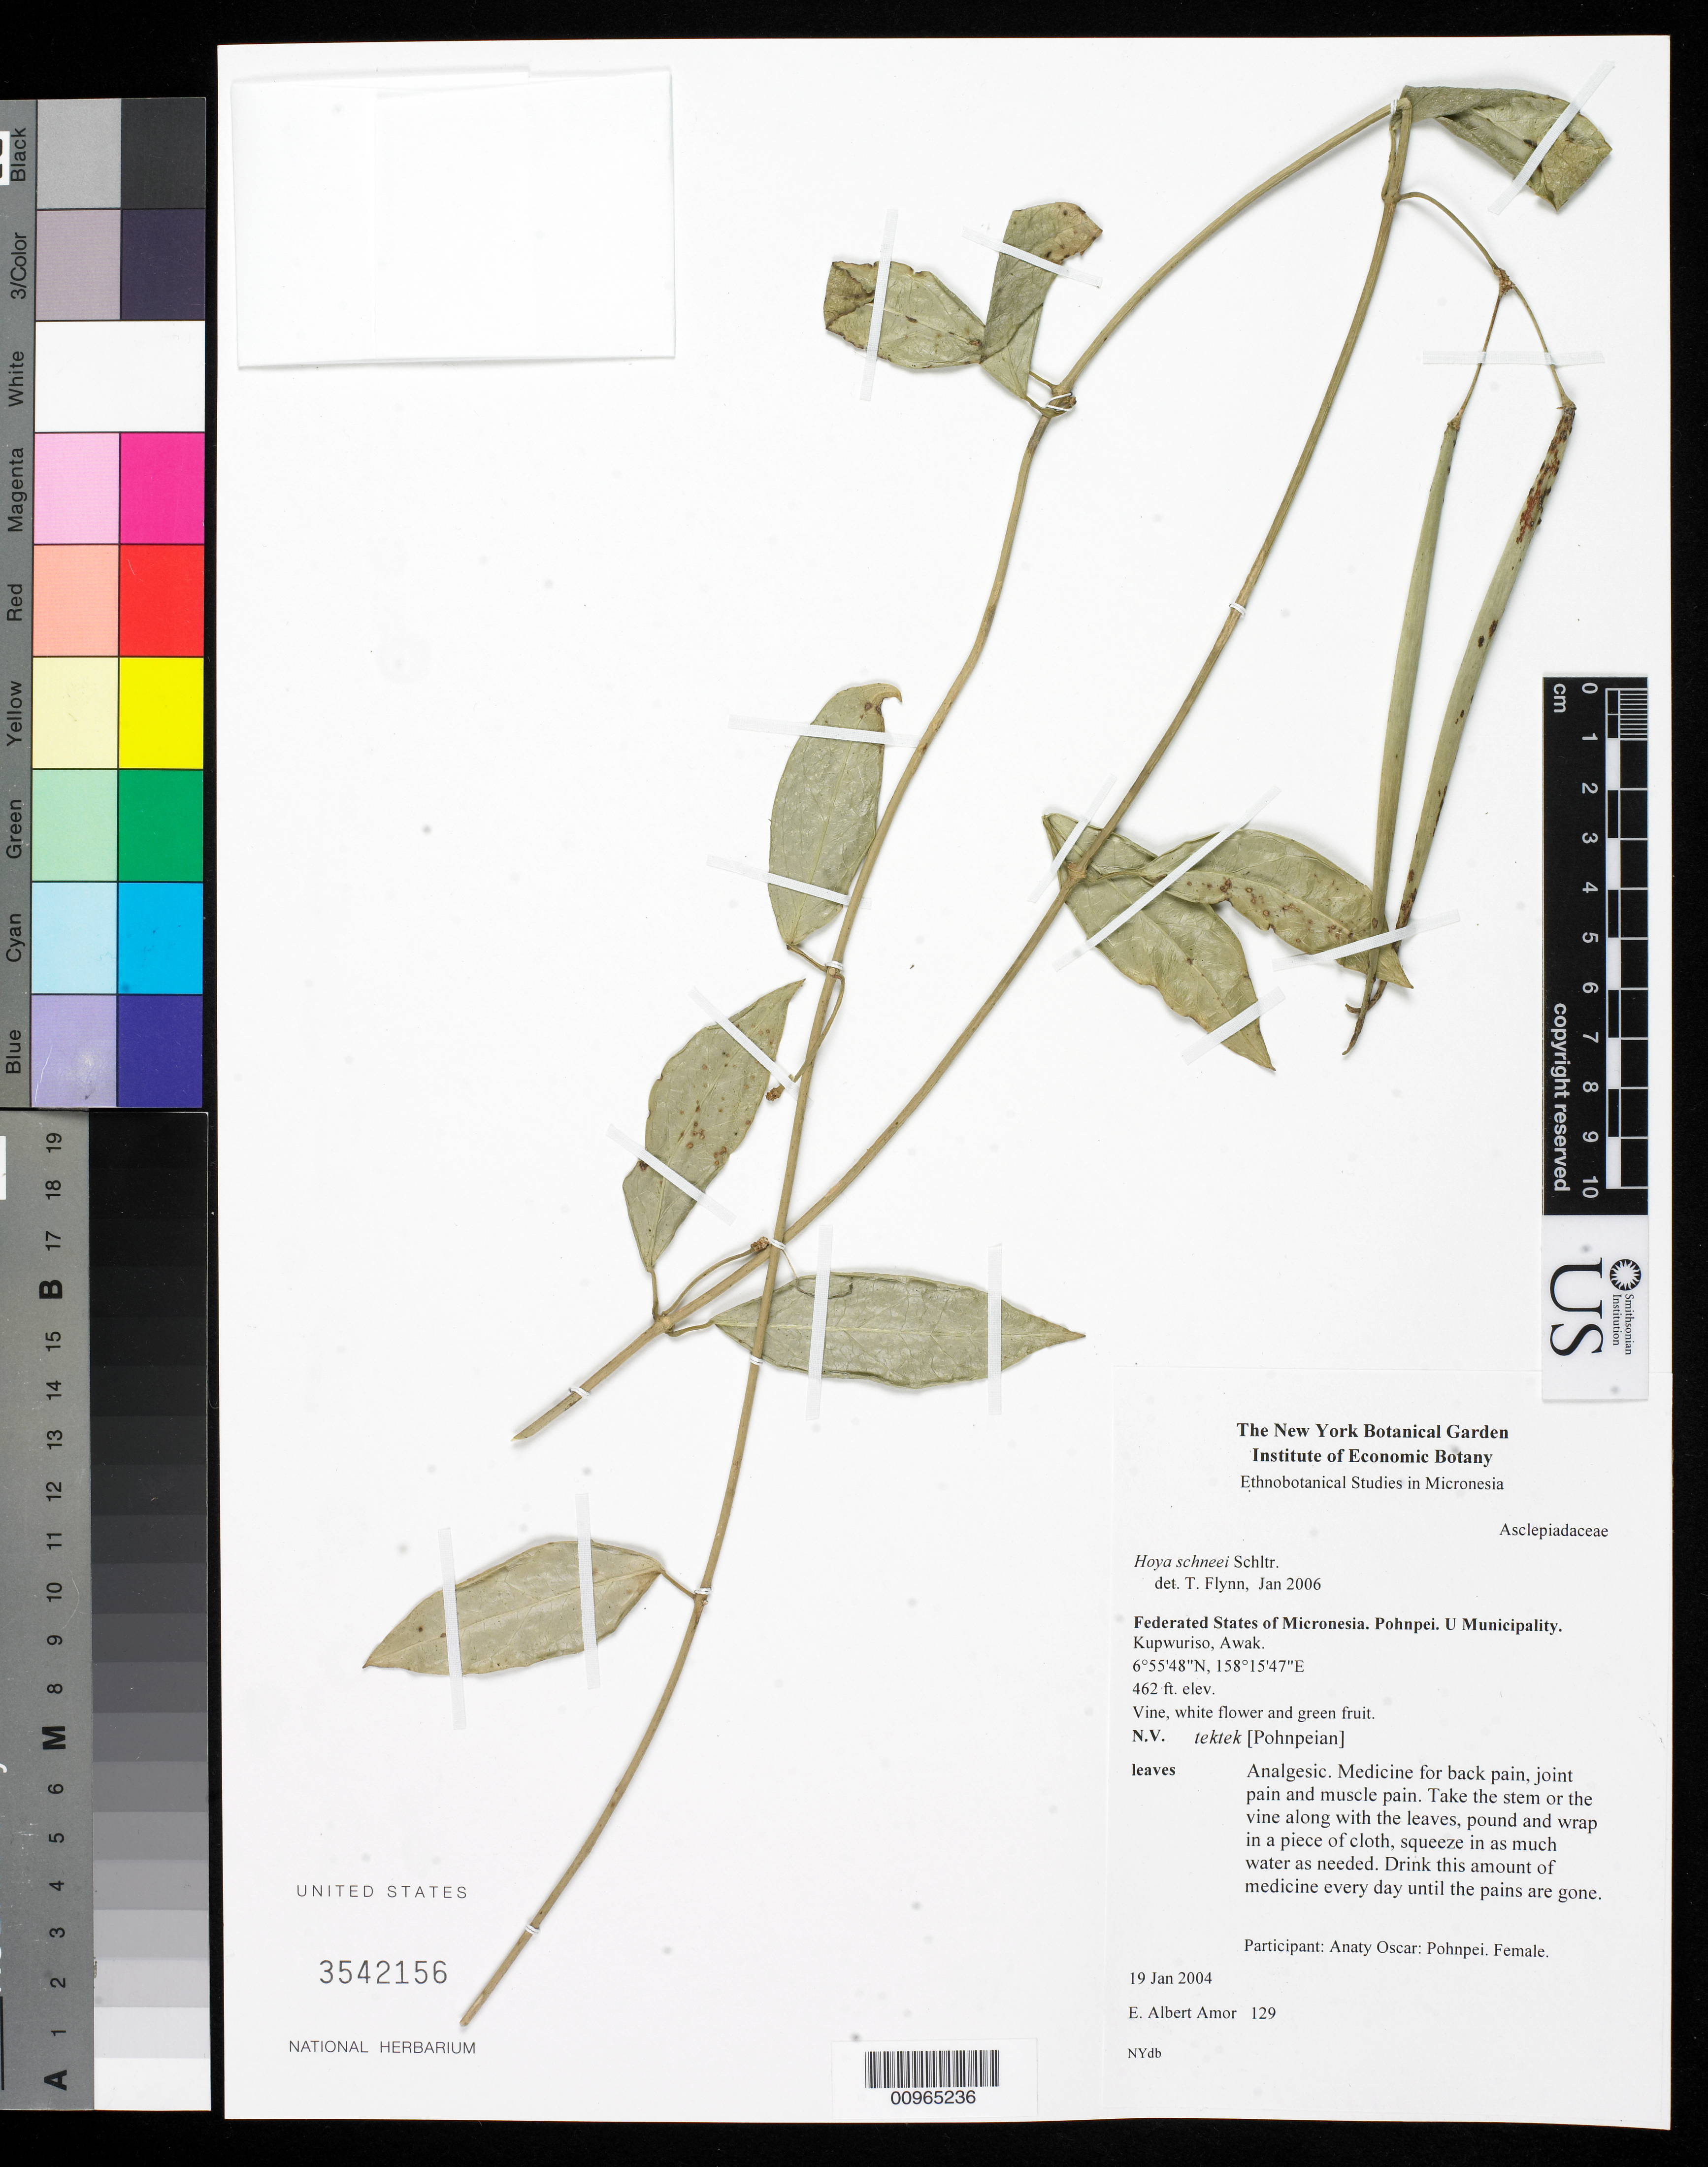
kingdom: Plantae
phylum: Tracheophyta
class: Magnoliopsida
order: Gentianales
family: Apocynaceae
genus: Hoya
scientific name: Hoya schneei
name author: Schltr.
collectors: E. A. Amor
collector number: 129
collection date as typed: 19 Jan 2004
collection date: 2004-01-19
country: Micronesia, Federated States of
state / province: Pohnpei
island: Pohnpei [Ponape]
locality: Kupwuriso, Awak, U Muncipality, Pohnpei, Micronesia.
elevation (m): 141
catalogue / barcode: US 3542156